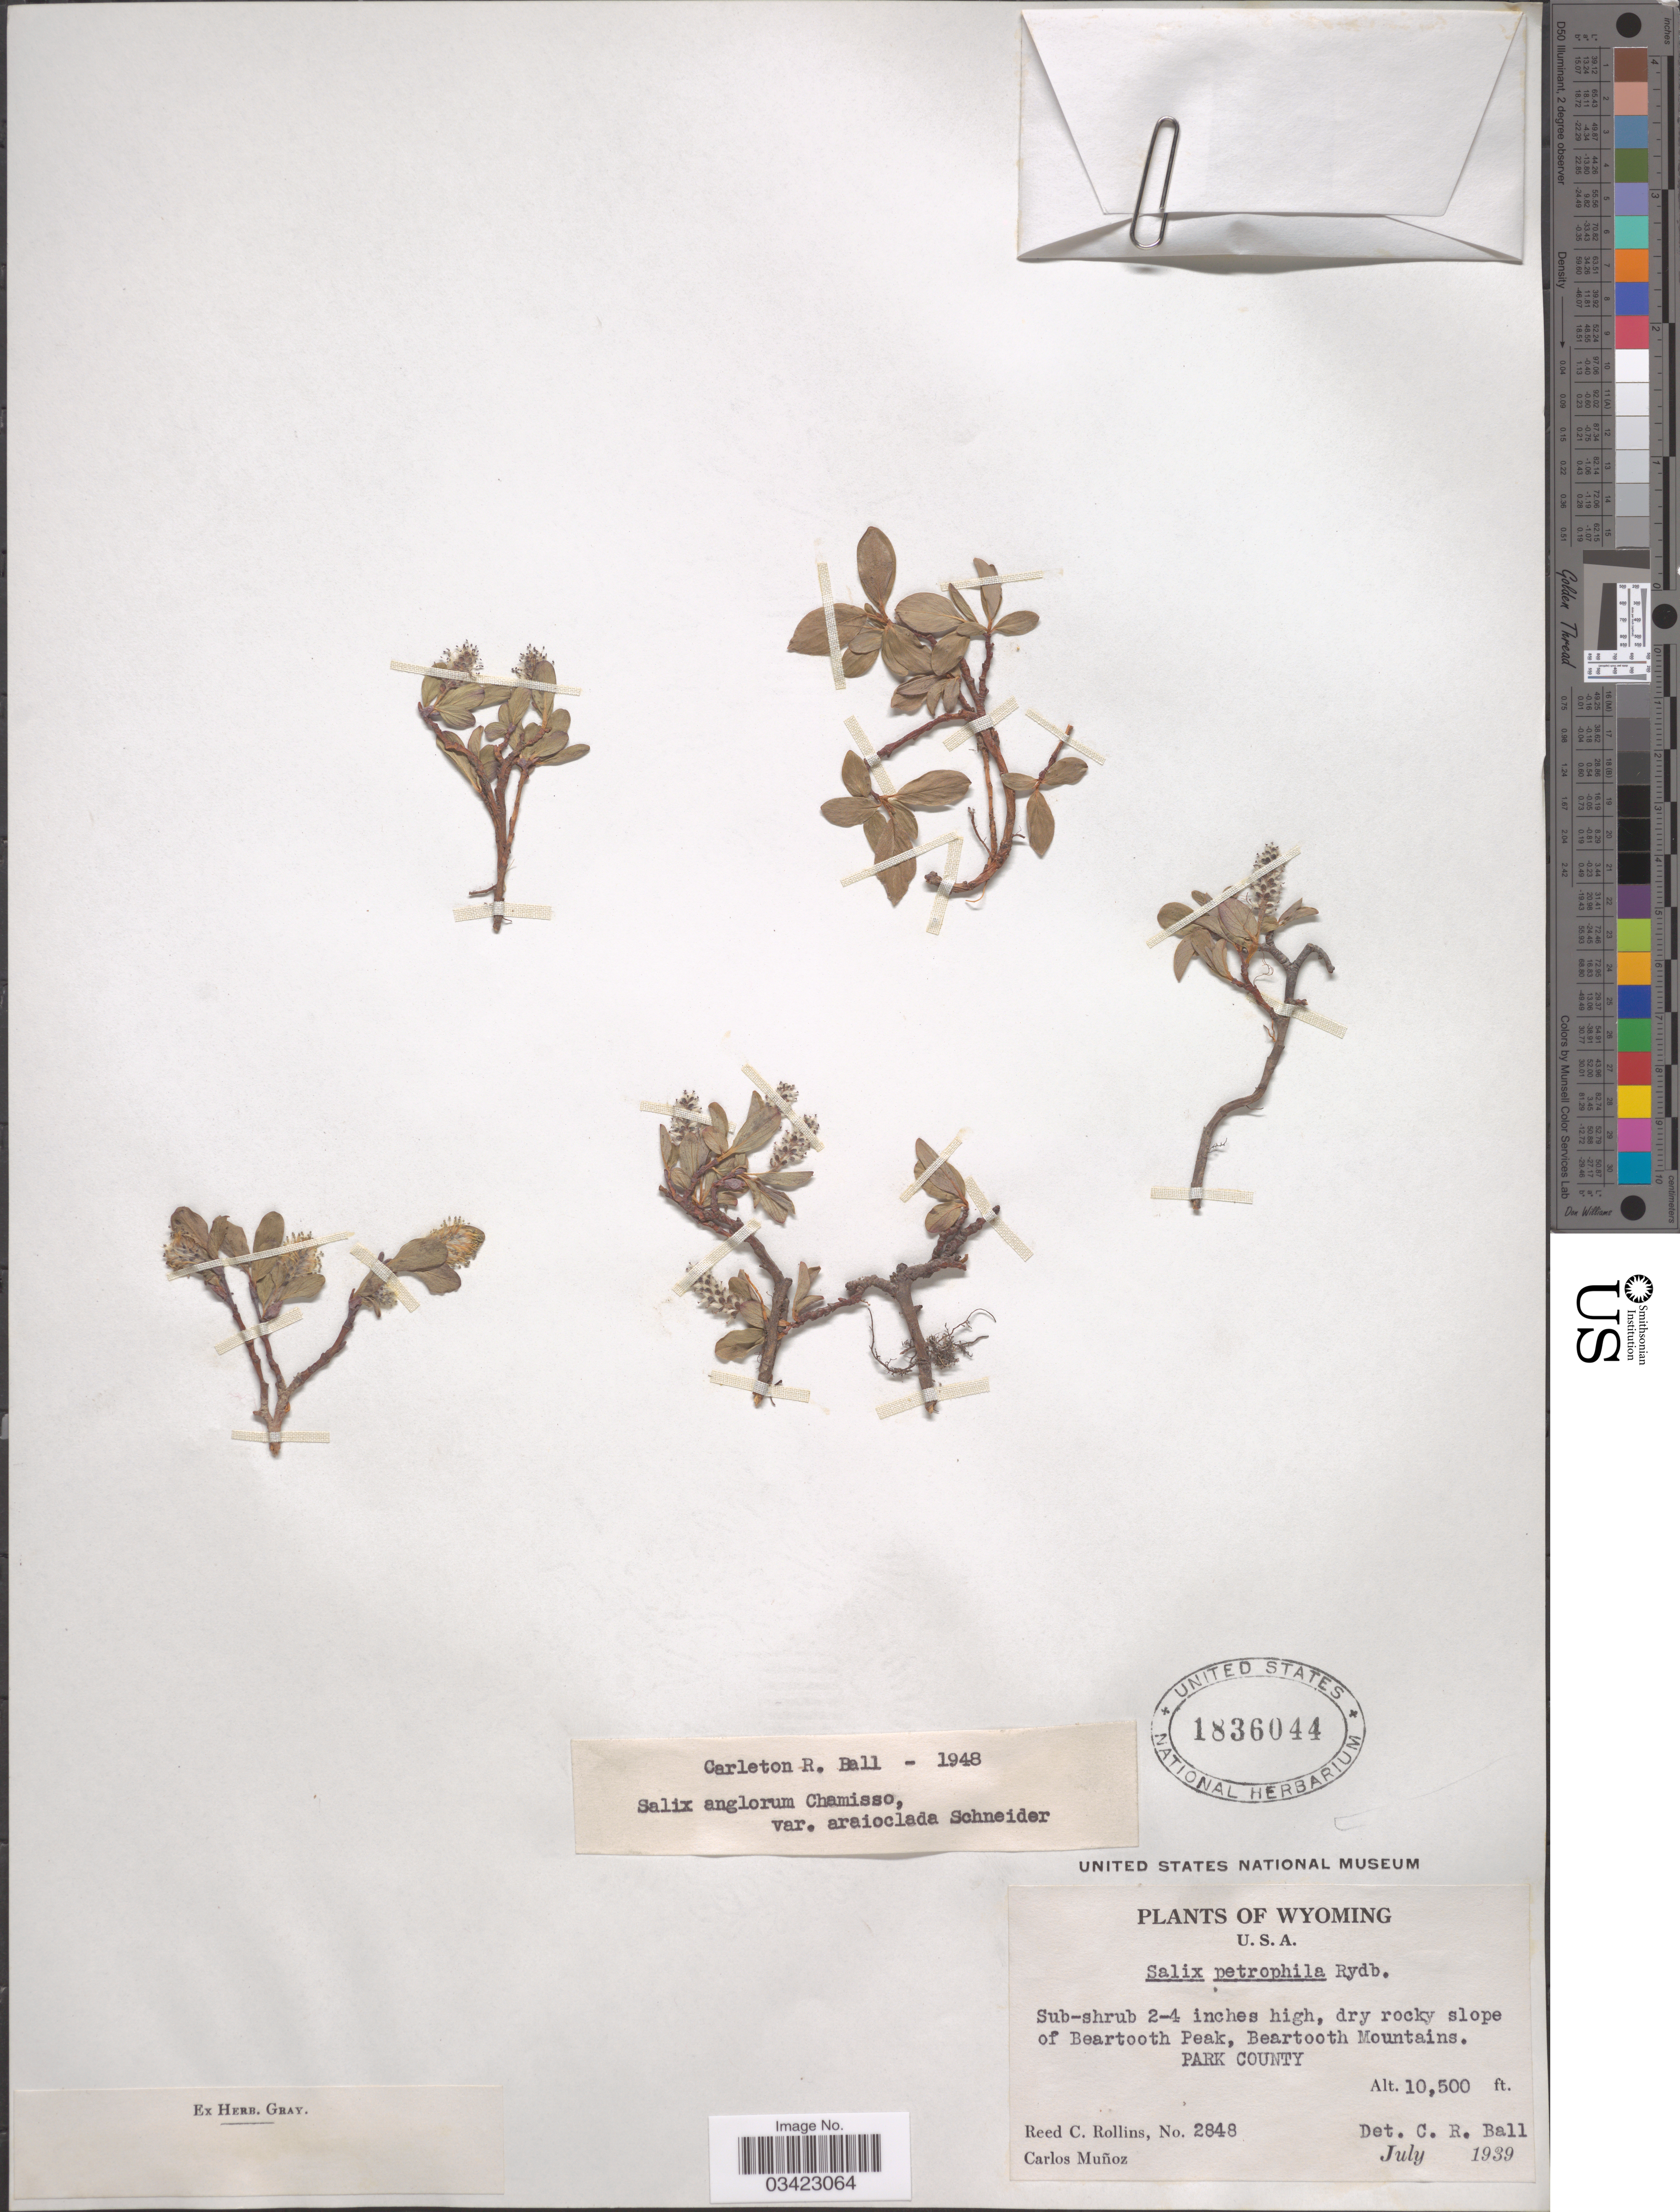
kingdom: Plantae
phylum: Tracheophyta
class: Magnoliopsida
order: Malpighiales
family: Salicaceae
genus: Salix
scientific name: Salix anglorum var. araioclada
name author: C.K. Schneid.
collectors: R. C. Rollins & C. Muñoz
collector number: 2848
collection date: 1939-07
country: United States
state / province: Wyoming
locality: Beartooth Peak, Beartooth Mountains. Park County.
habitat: dry rocky slope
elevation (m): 3200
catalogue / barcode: US 1836044